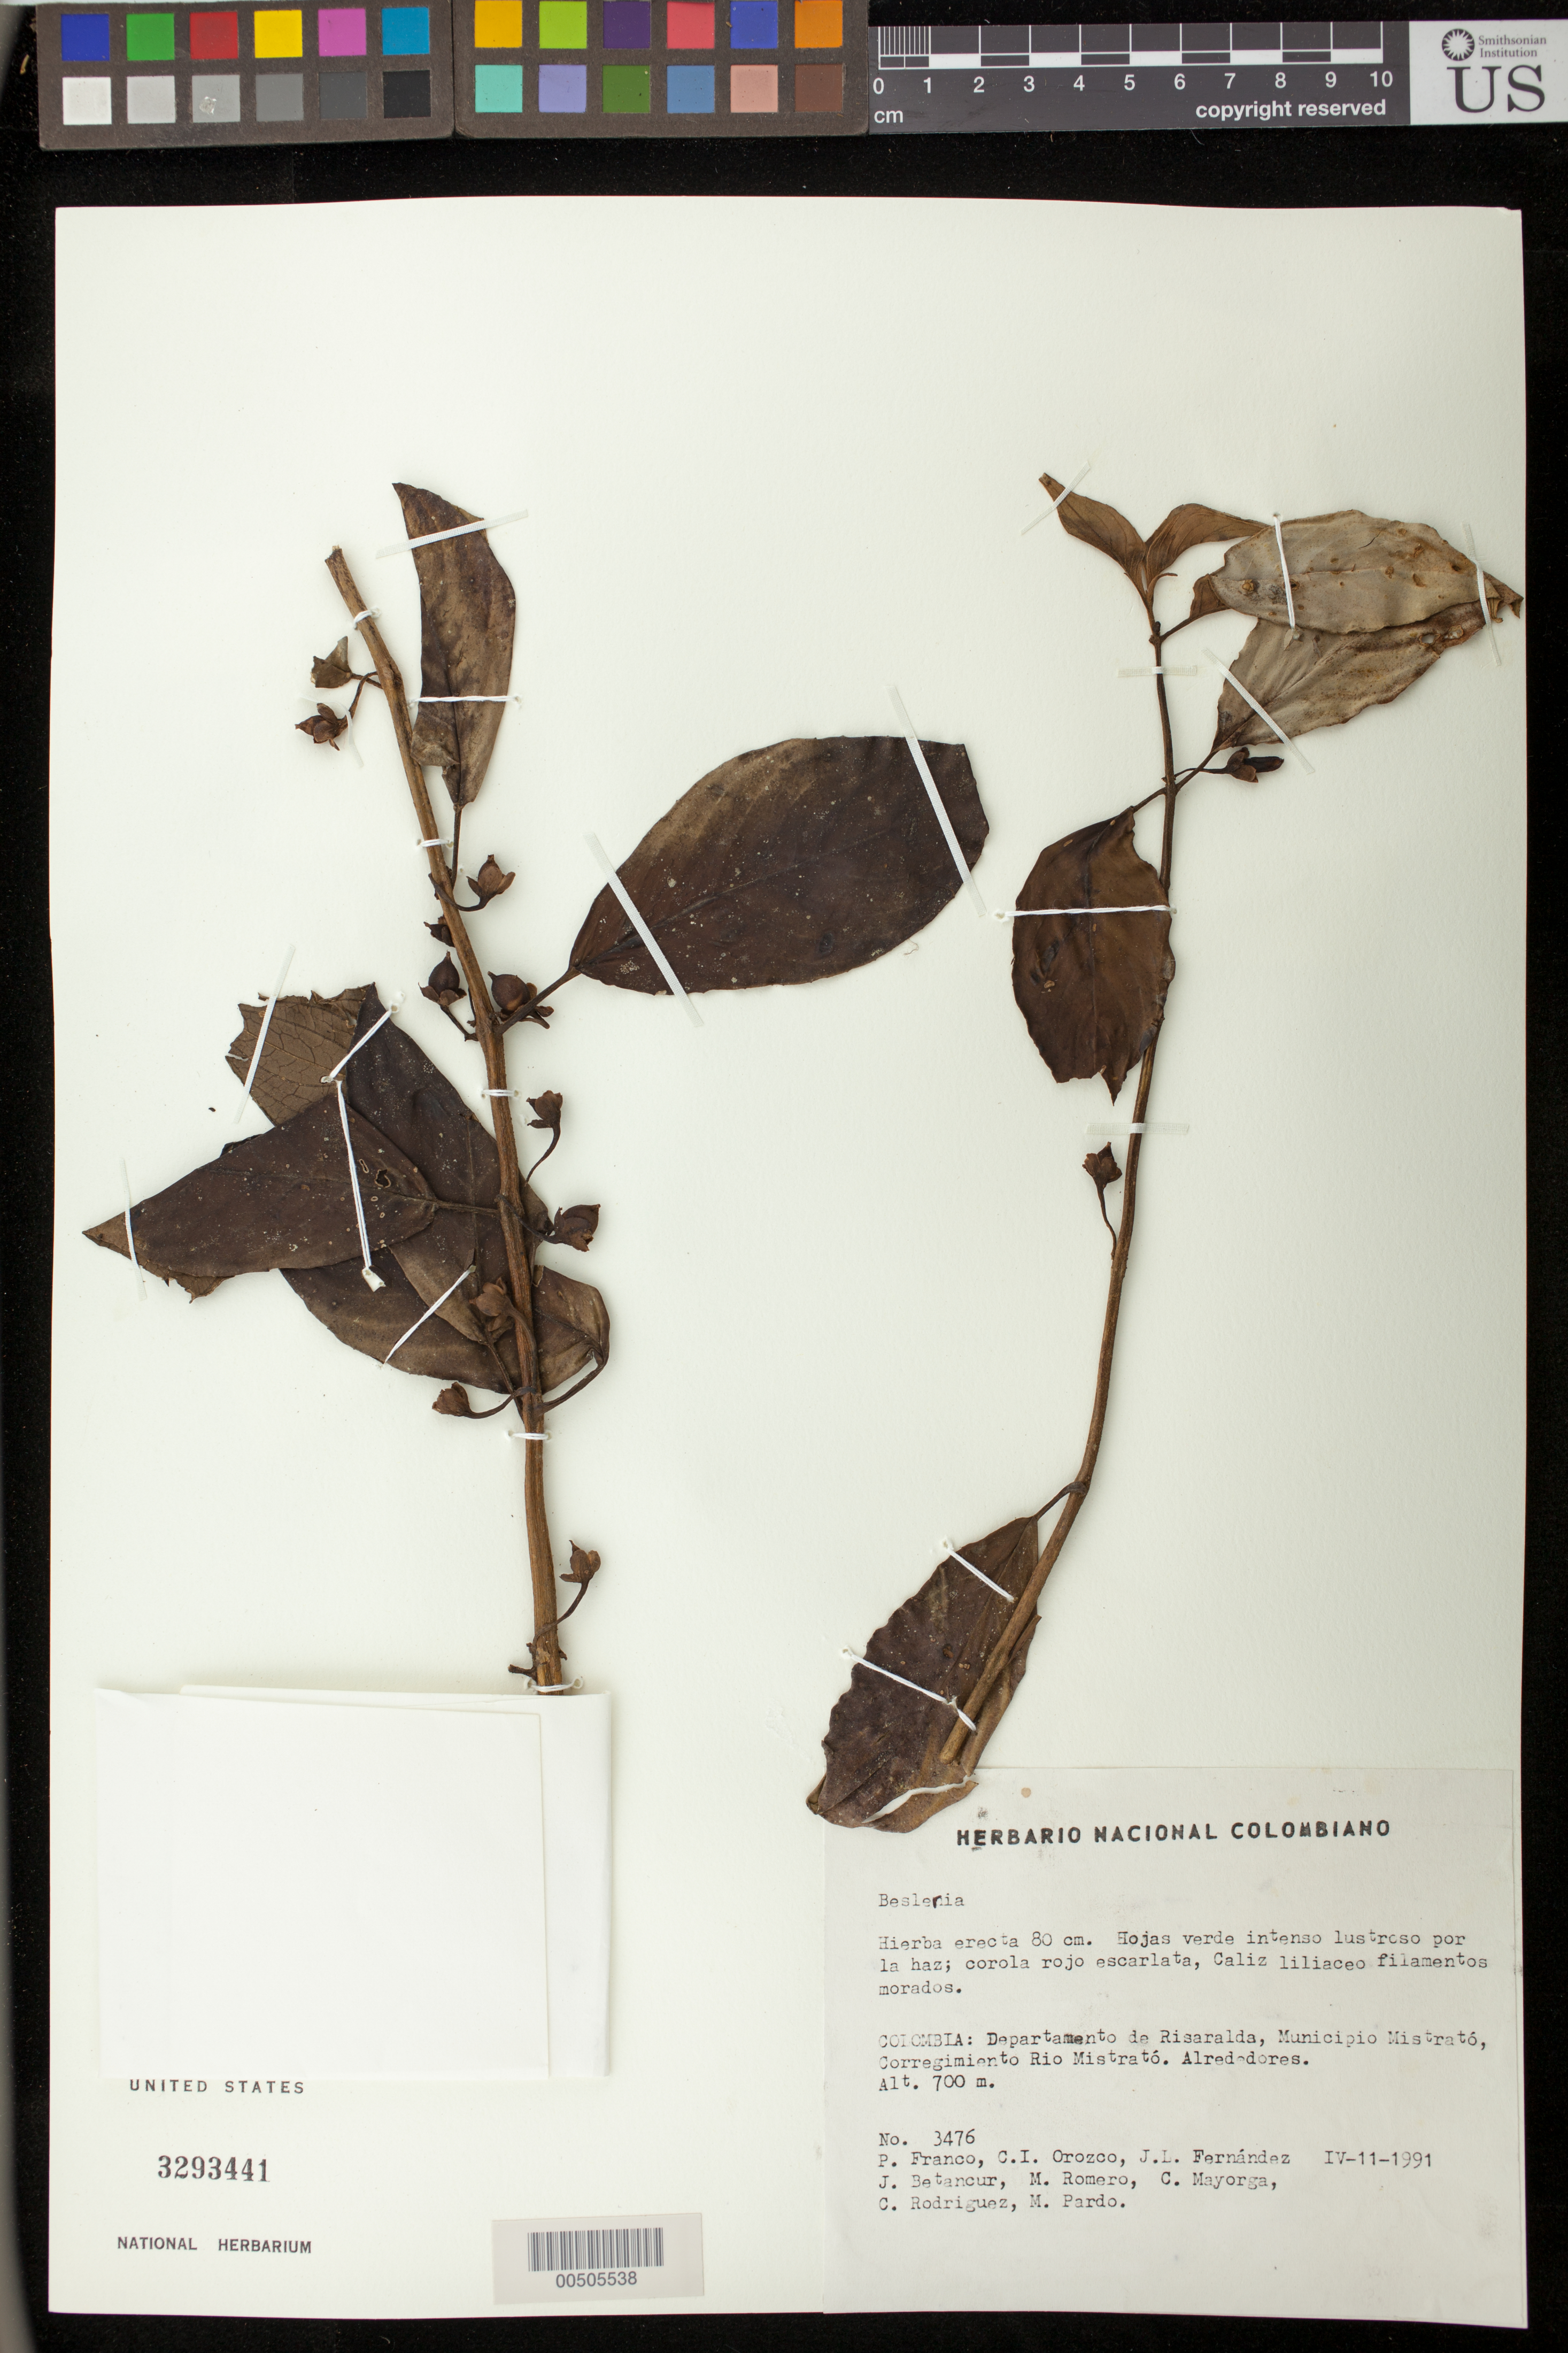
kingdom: Plantae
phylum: Tracheophyta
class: Magnoliopsida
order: Lamiales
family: Gesneriaceae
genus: Besleria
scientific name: Besleria sp.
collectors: P. Franco Roselli, C. I. Orozco, J. Fernandez, J. C. Betancur, M. Romero & et al.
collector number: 3476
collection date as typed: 11 Apr 1991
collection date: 1991-04-11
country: Colombia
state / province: Risaralda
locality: Mpio. Mistrató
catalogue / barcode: US 3293441